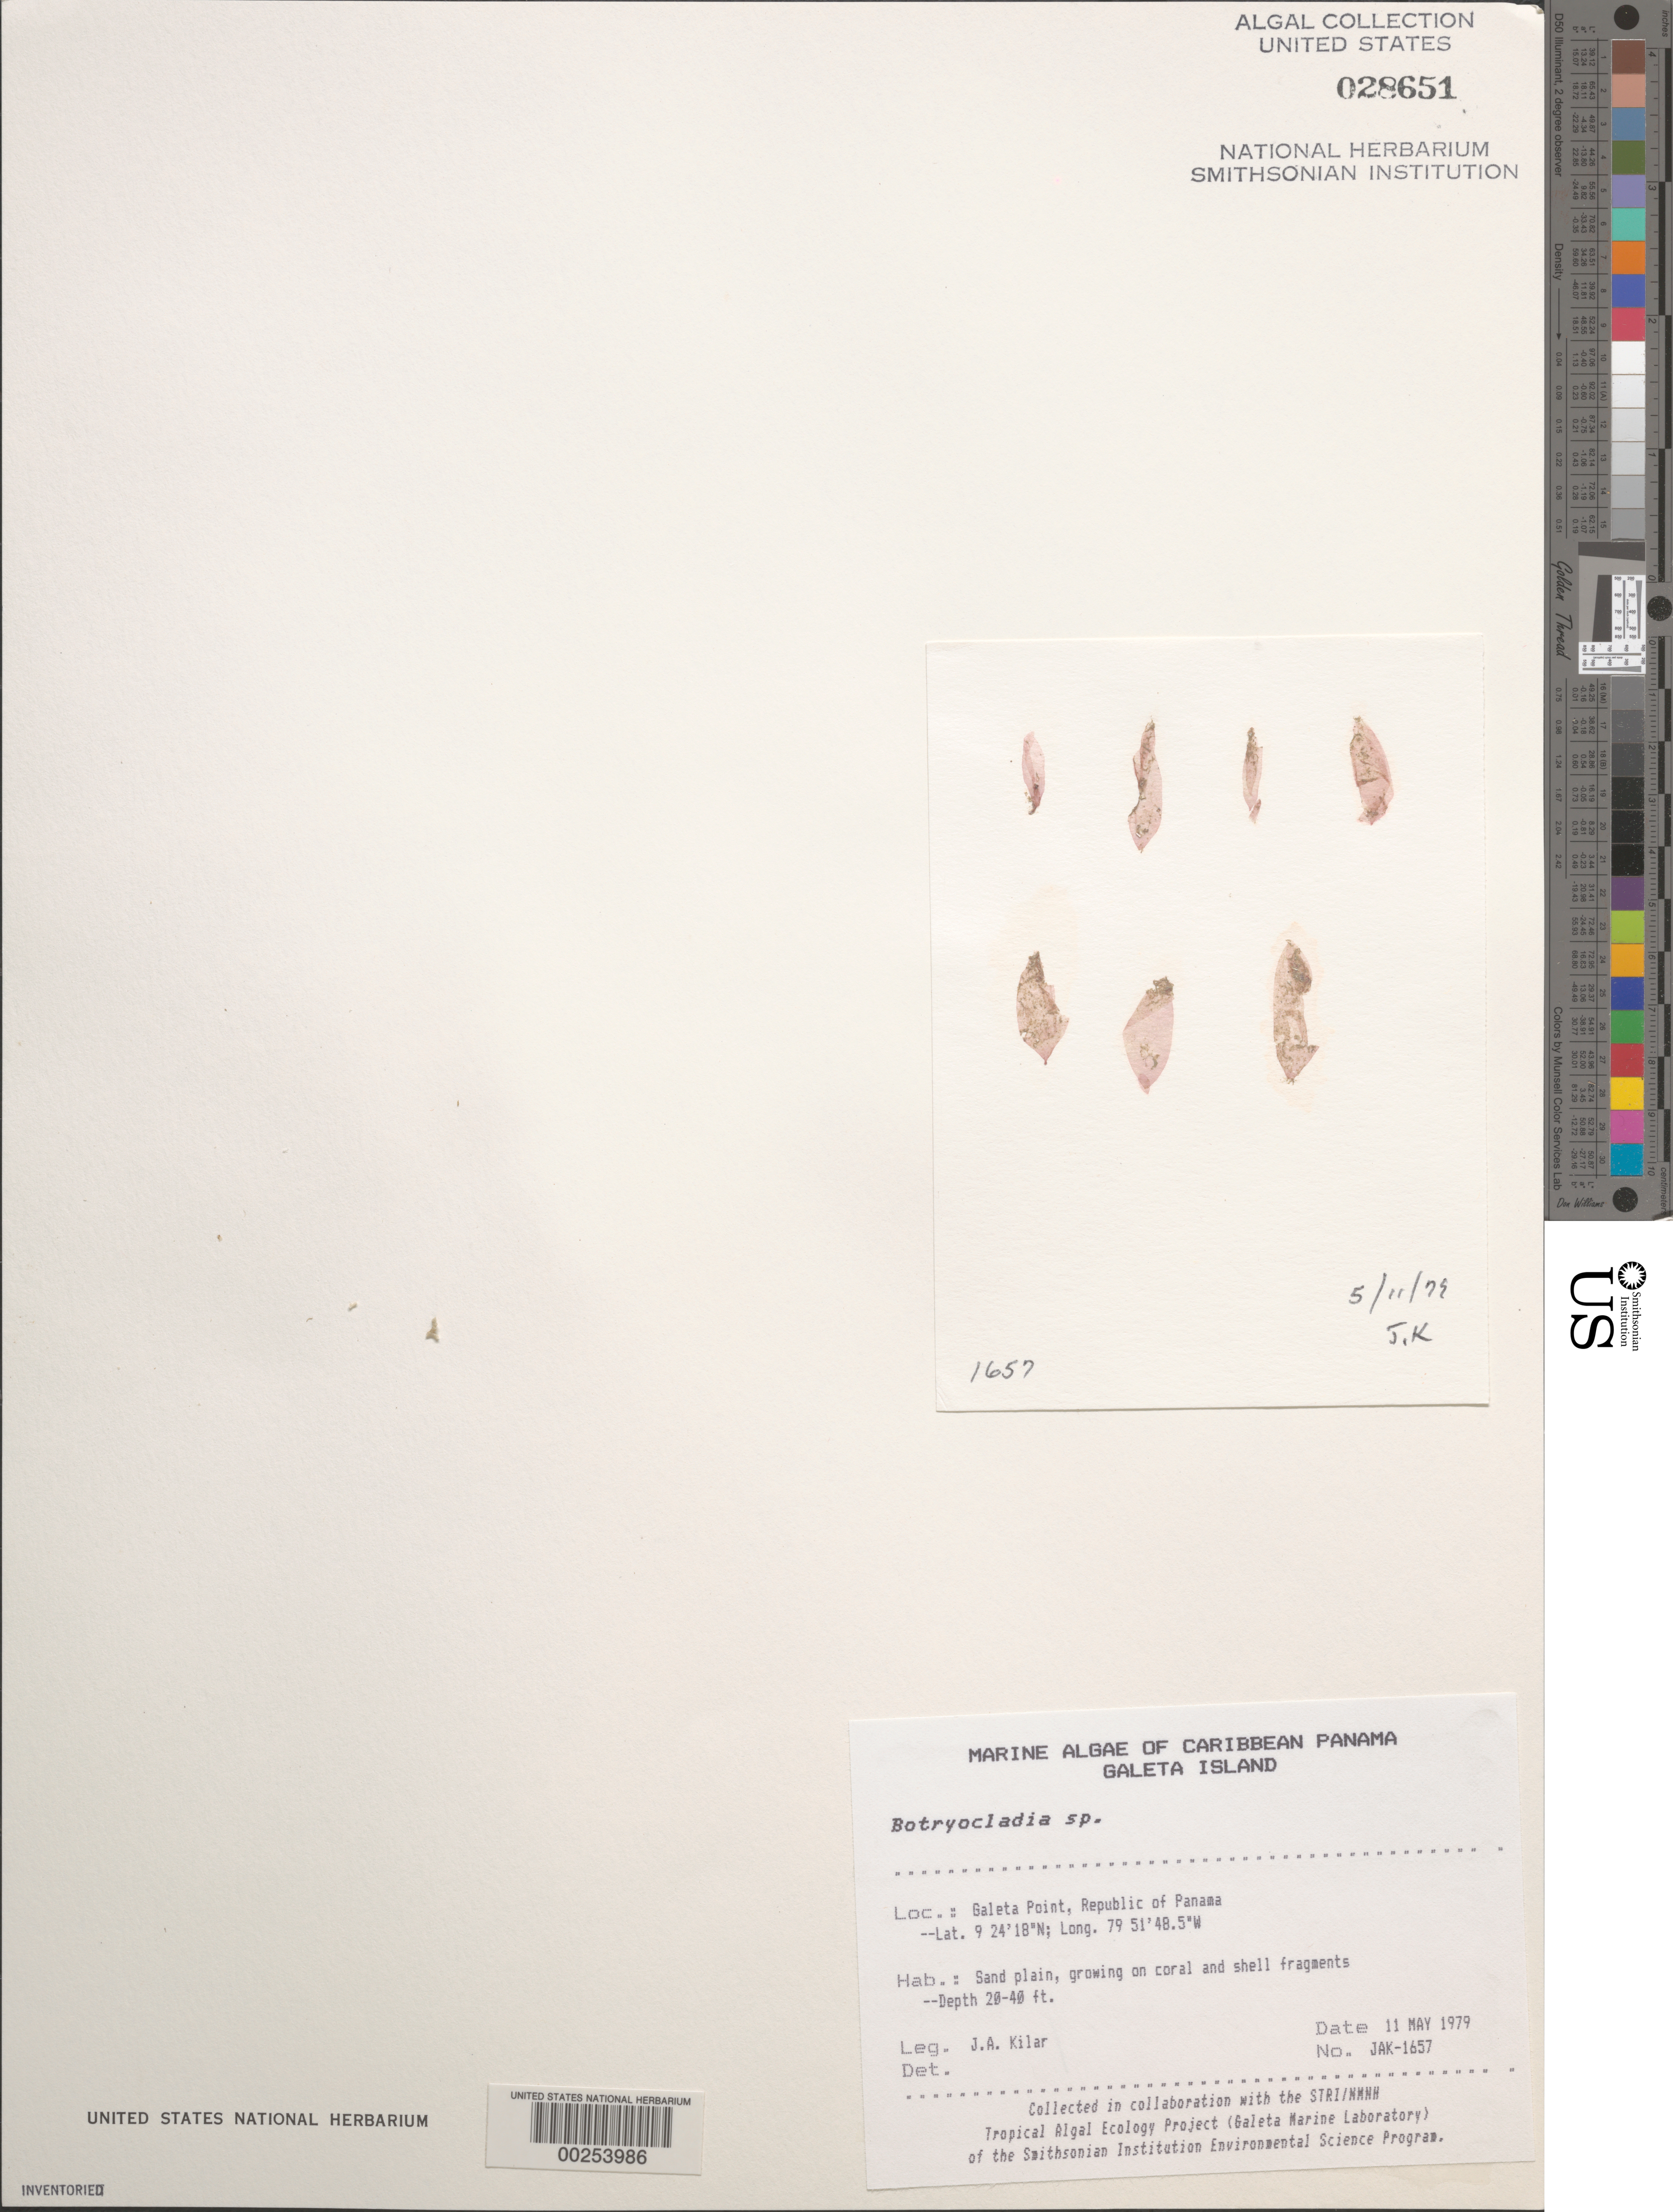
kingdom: Plantae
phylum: Rhodophyta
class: Florideophyceae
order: Rhodymeniales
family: Rhodymeniaceae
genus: Botryocladia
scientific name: Botryocladia sp.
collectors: J. A. Kilar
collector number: JAK-1657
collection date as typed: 11 May 1979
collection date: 1979-05-11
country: Panama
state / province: Colón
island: Galeta Island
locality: Galeta Point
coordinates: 9 24' 18" N, 79 51' 48.5" W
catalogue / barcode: US 28651